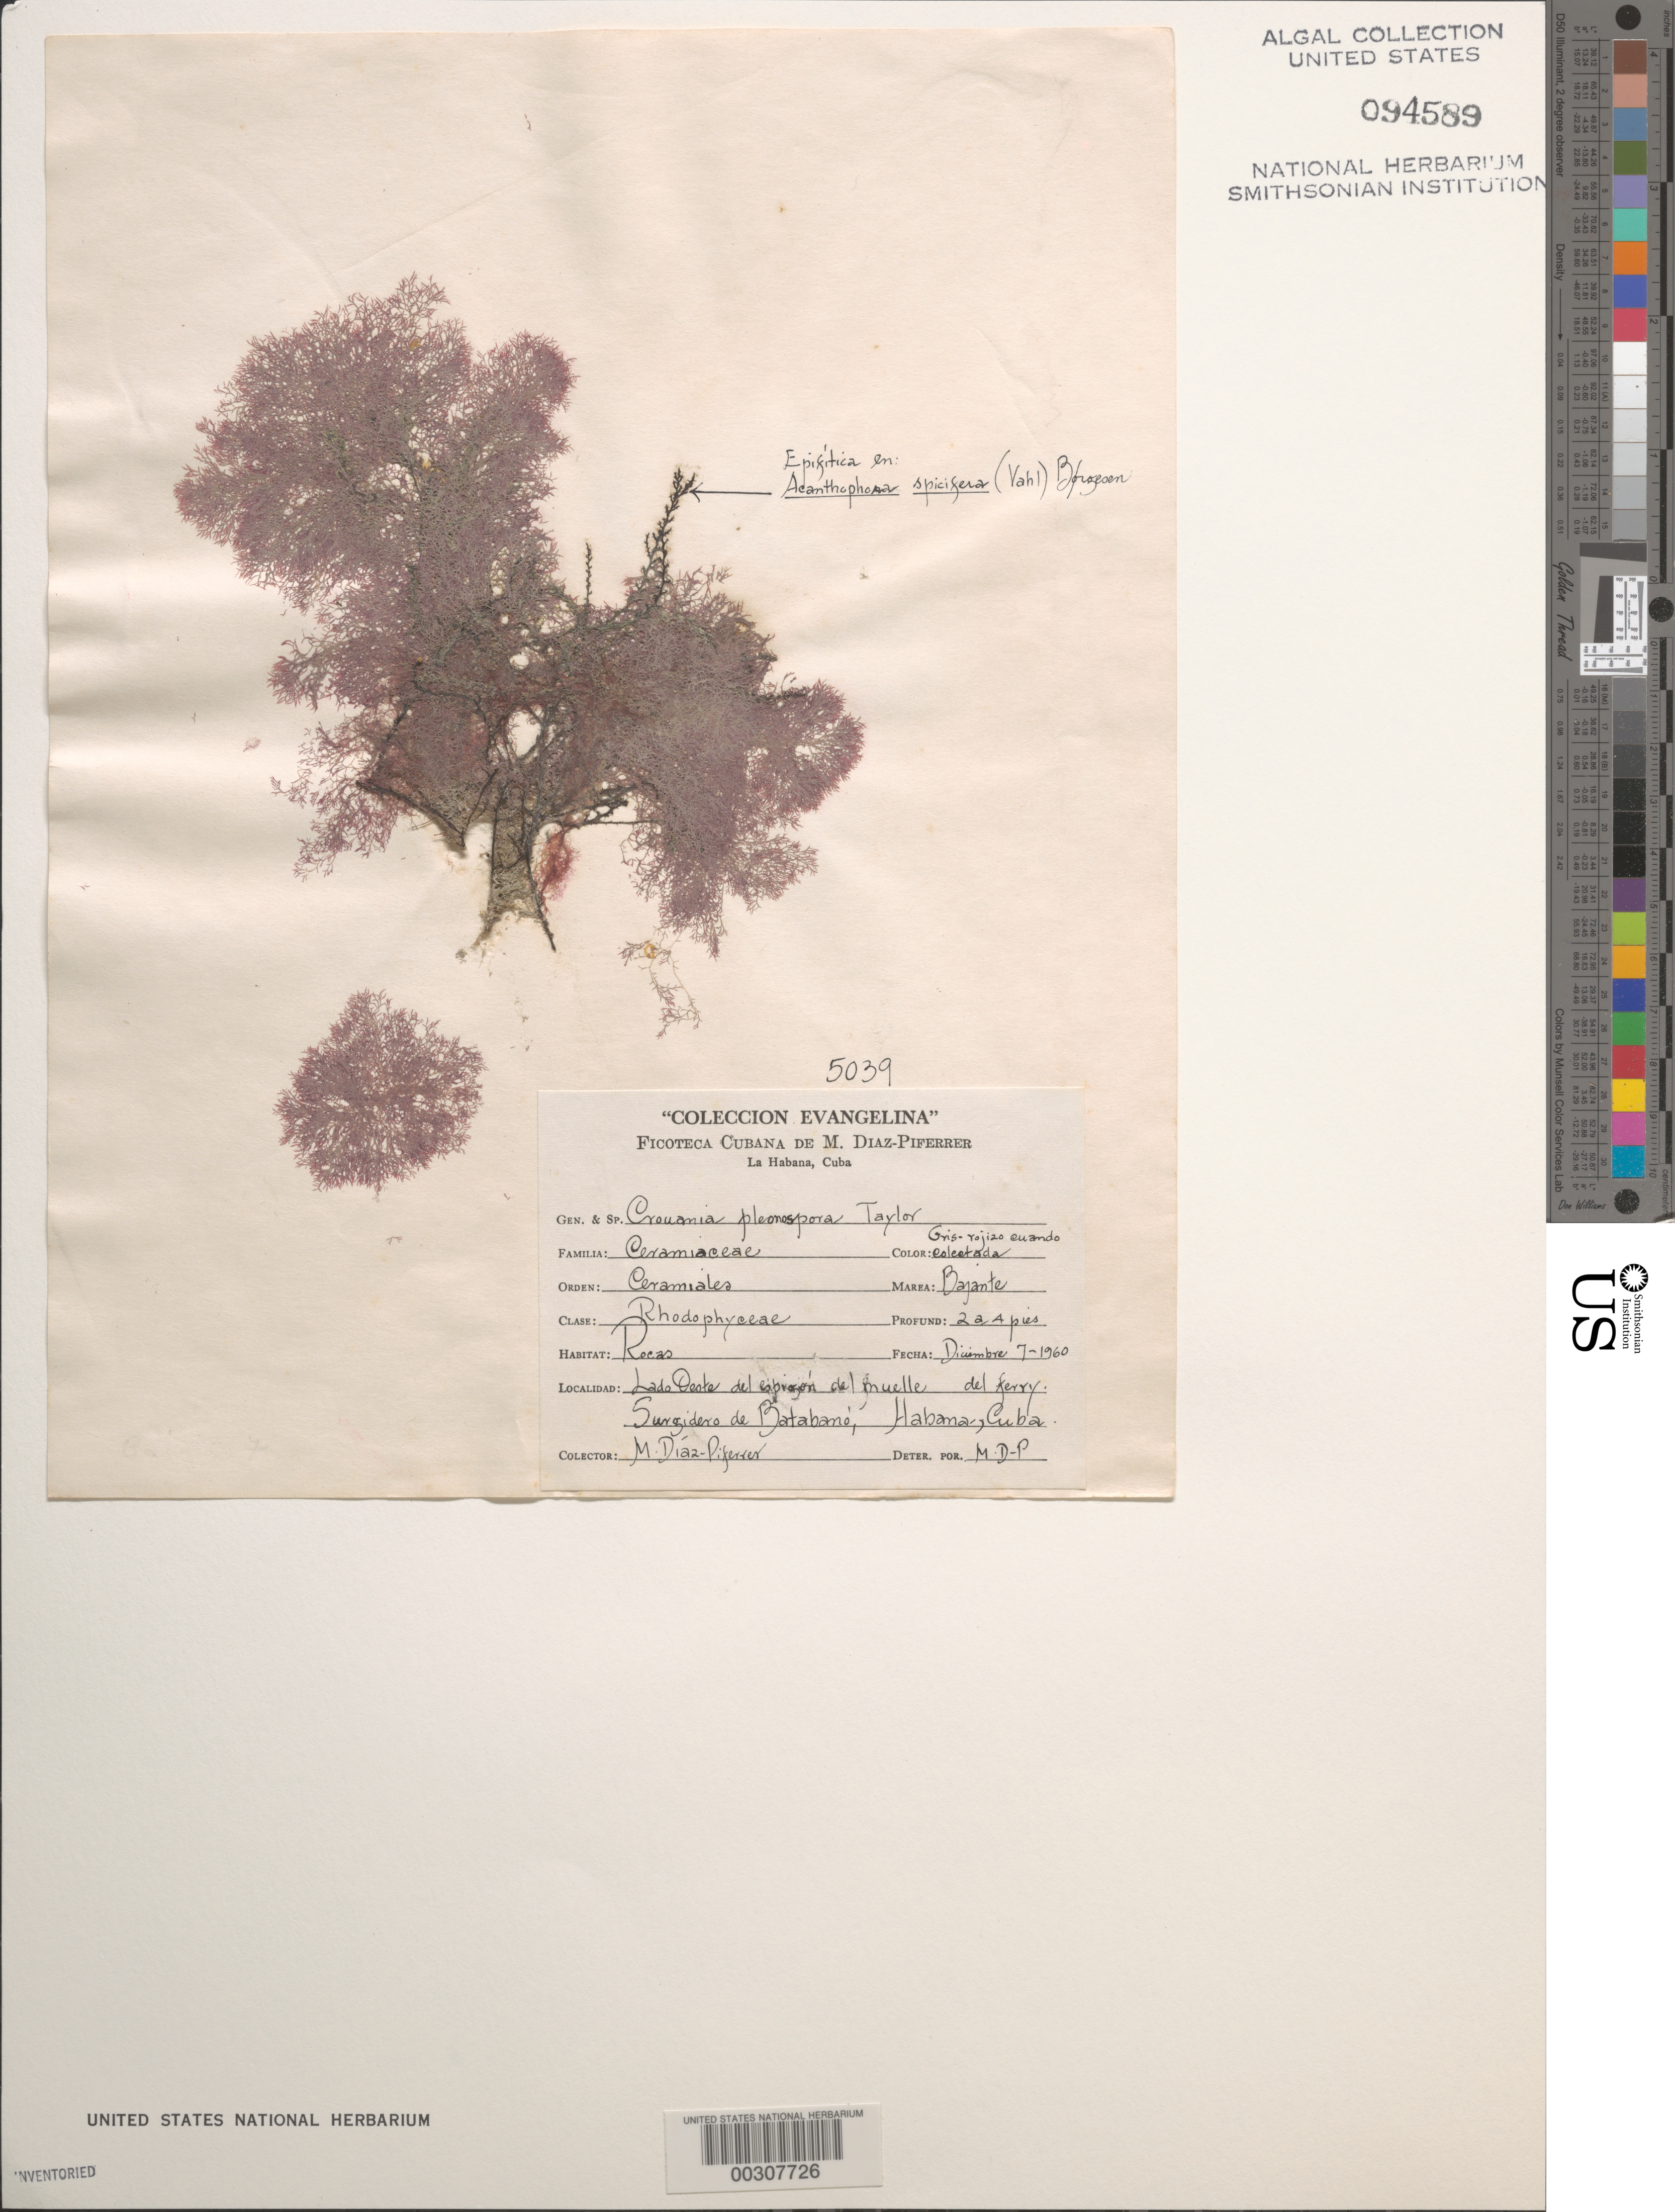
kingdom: Plantae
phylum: Rhodophyta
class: Florideophyceae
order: Ceramiales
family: Callithamniaceae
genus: Crouania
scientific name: Crouania pleonospora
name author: W.R. Taylor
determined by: Diaz-Piferrer, M.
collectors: M. Diaz-Piferrer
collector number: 5039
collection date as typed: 07 Dec 1960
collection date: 1960-12-07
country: Cuba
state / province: La Habana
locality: Batabano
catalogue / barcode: US 94589